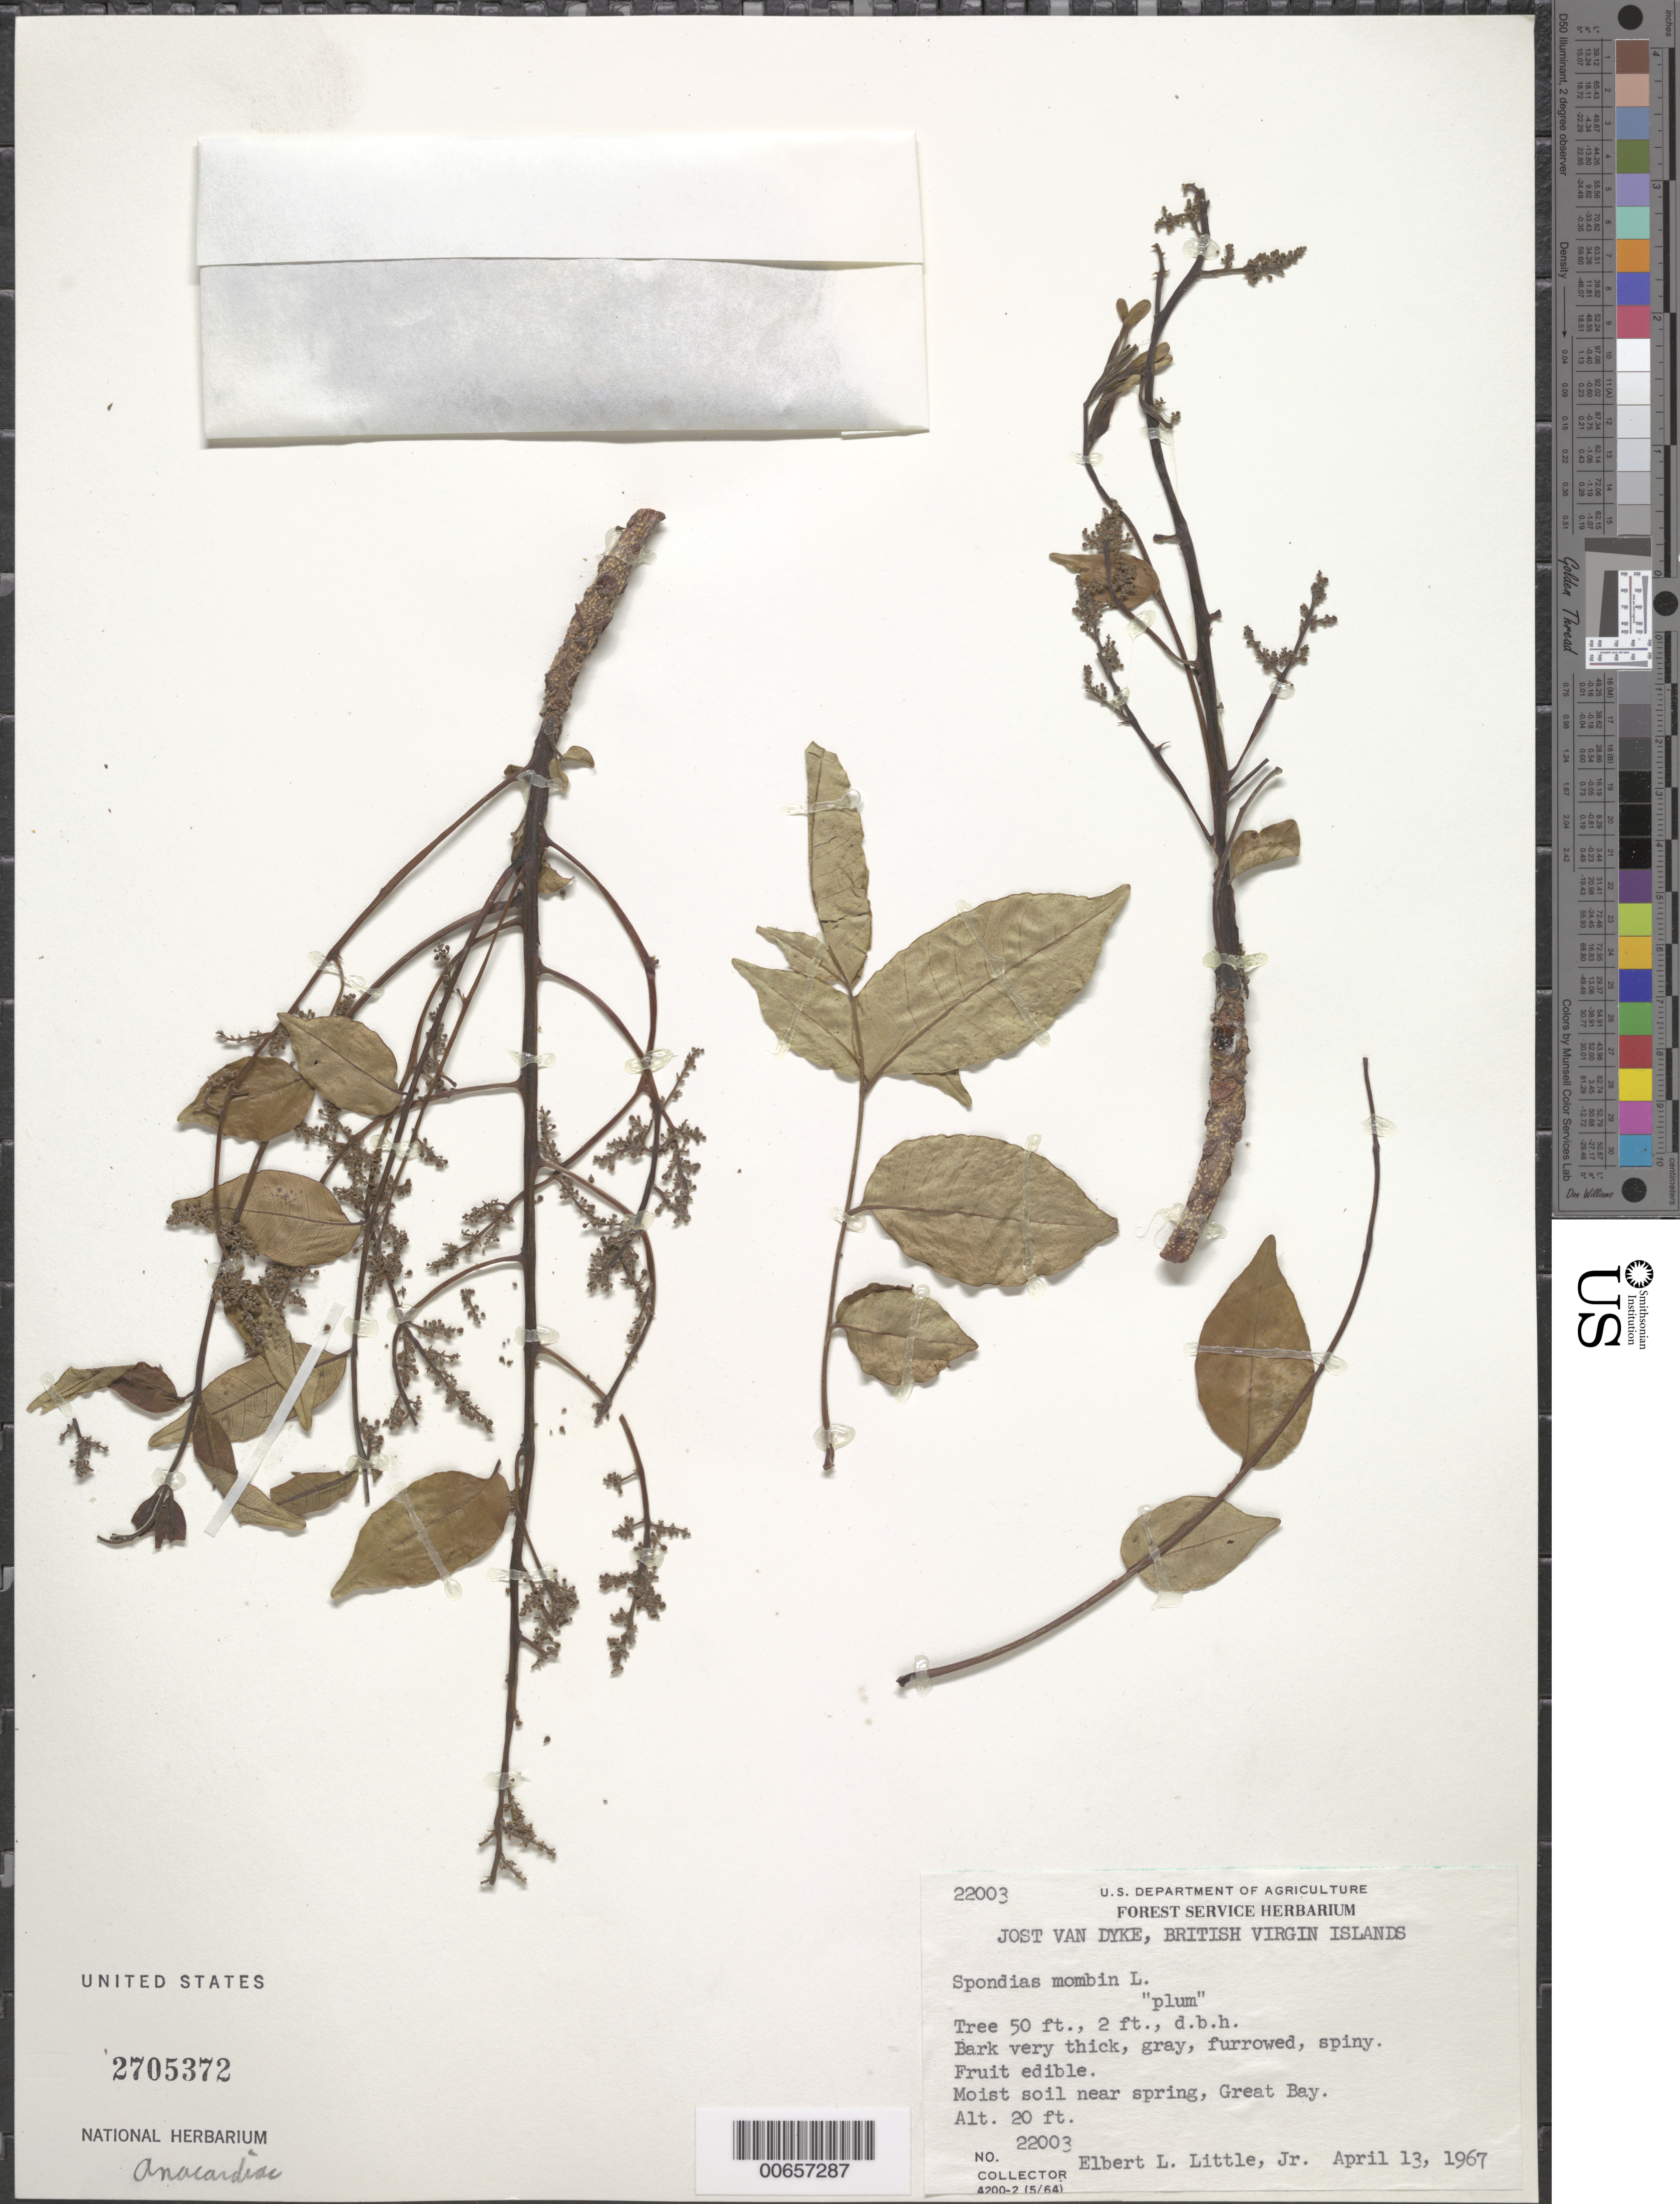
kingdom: Plantae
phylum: Tracheophyta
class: Magnoliopsida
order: Sapindales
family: Anacardiaceae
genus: Spondias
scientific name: Spondias mombin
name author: L.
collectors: E. L. Little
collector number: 22003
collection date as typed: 13 Apr 1967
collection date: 1967-04-13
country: British Virgin Islands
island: Jost Van Dyke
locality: Great Bay, near spring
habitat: Moist soil near spring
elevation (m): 6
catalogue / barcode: US 2705372